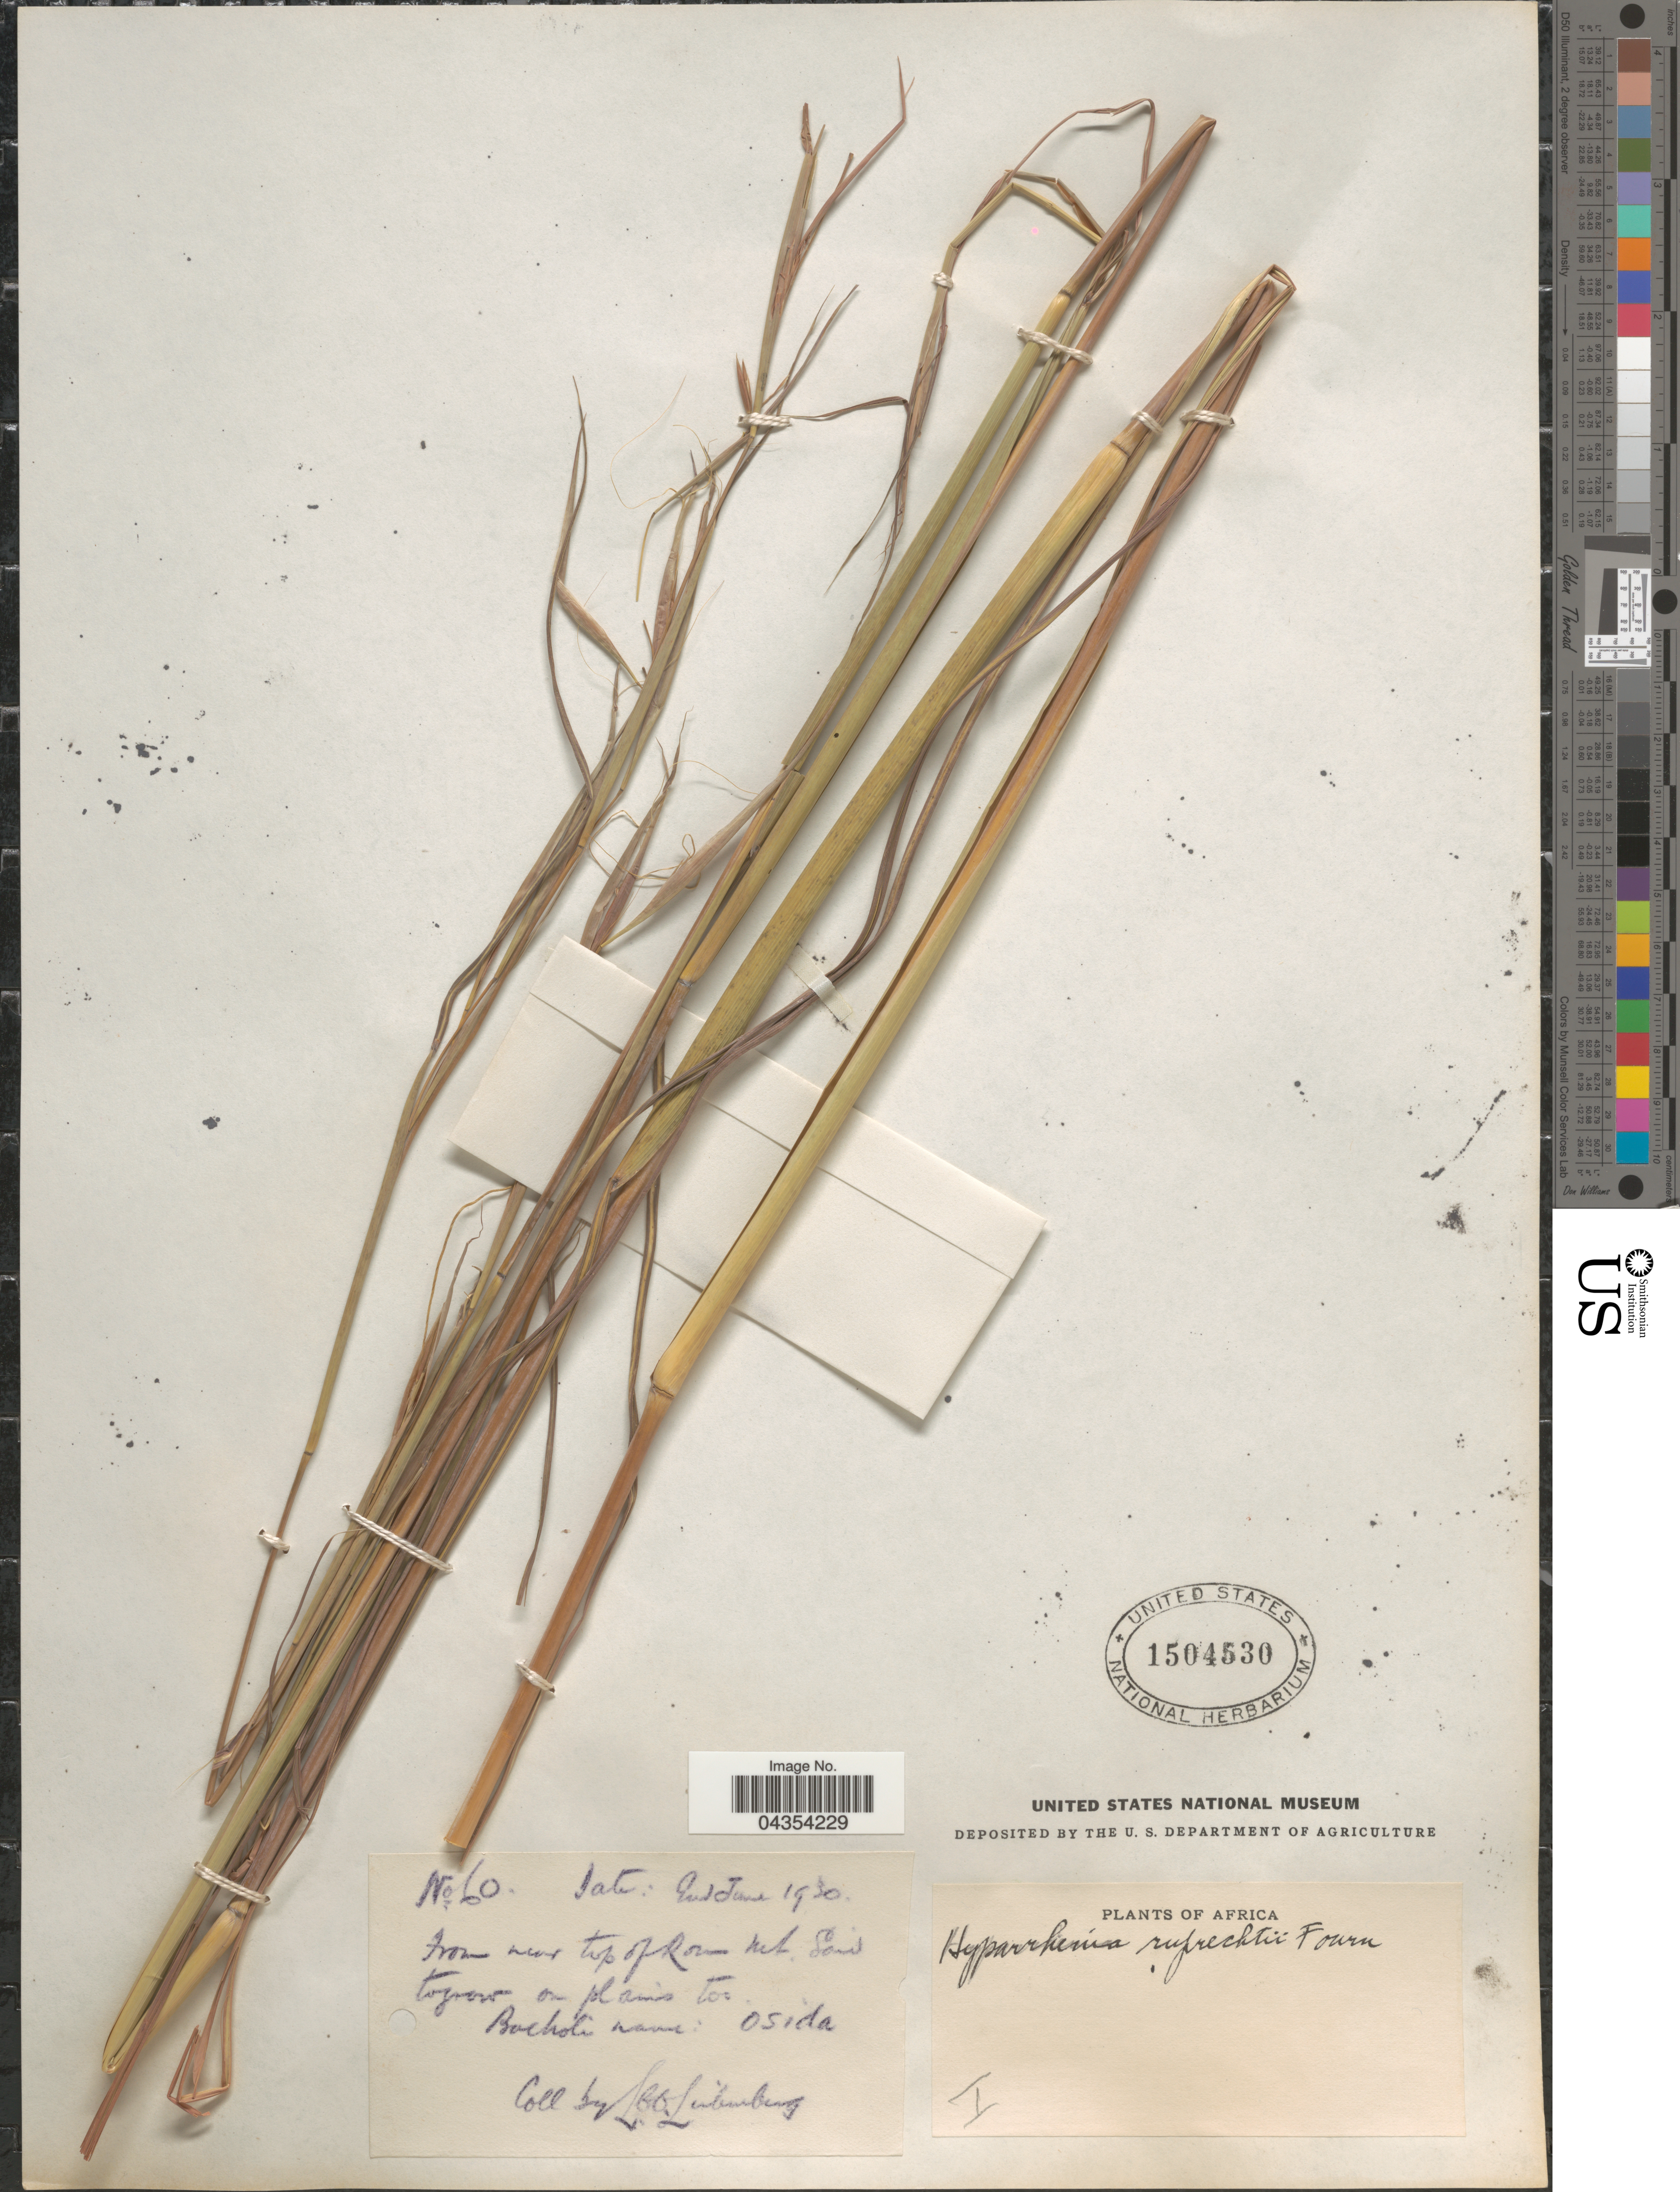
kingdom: Plantae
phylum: Tracheophyta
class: Liliopsida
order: Poales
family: Poaceae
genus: Hyperthelia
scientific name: Hyperthelia dissoluta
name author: (Nees ex Steud.) Clayton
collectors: L. Leibenburg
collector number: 60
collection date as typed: End June 1930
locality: Africa.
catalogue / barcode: US 1504530